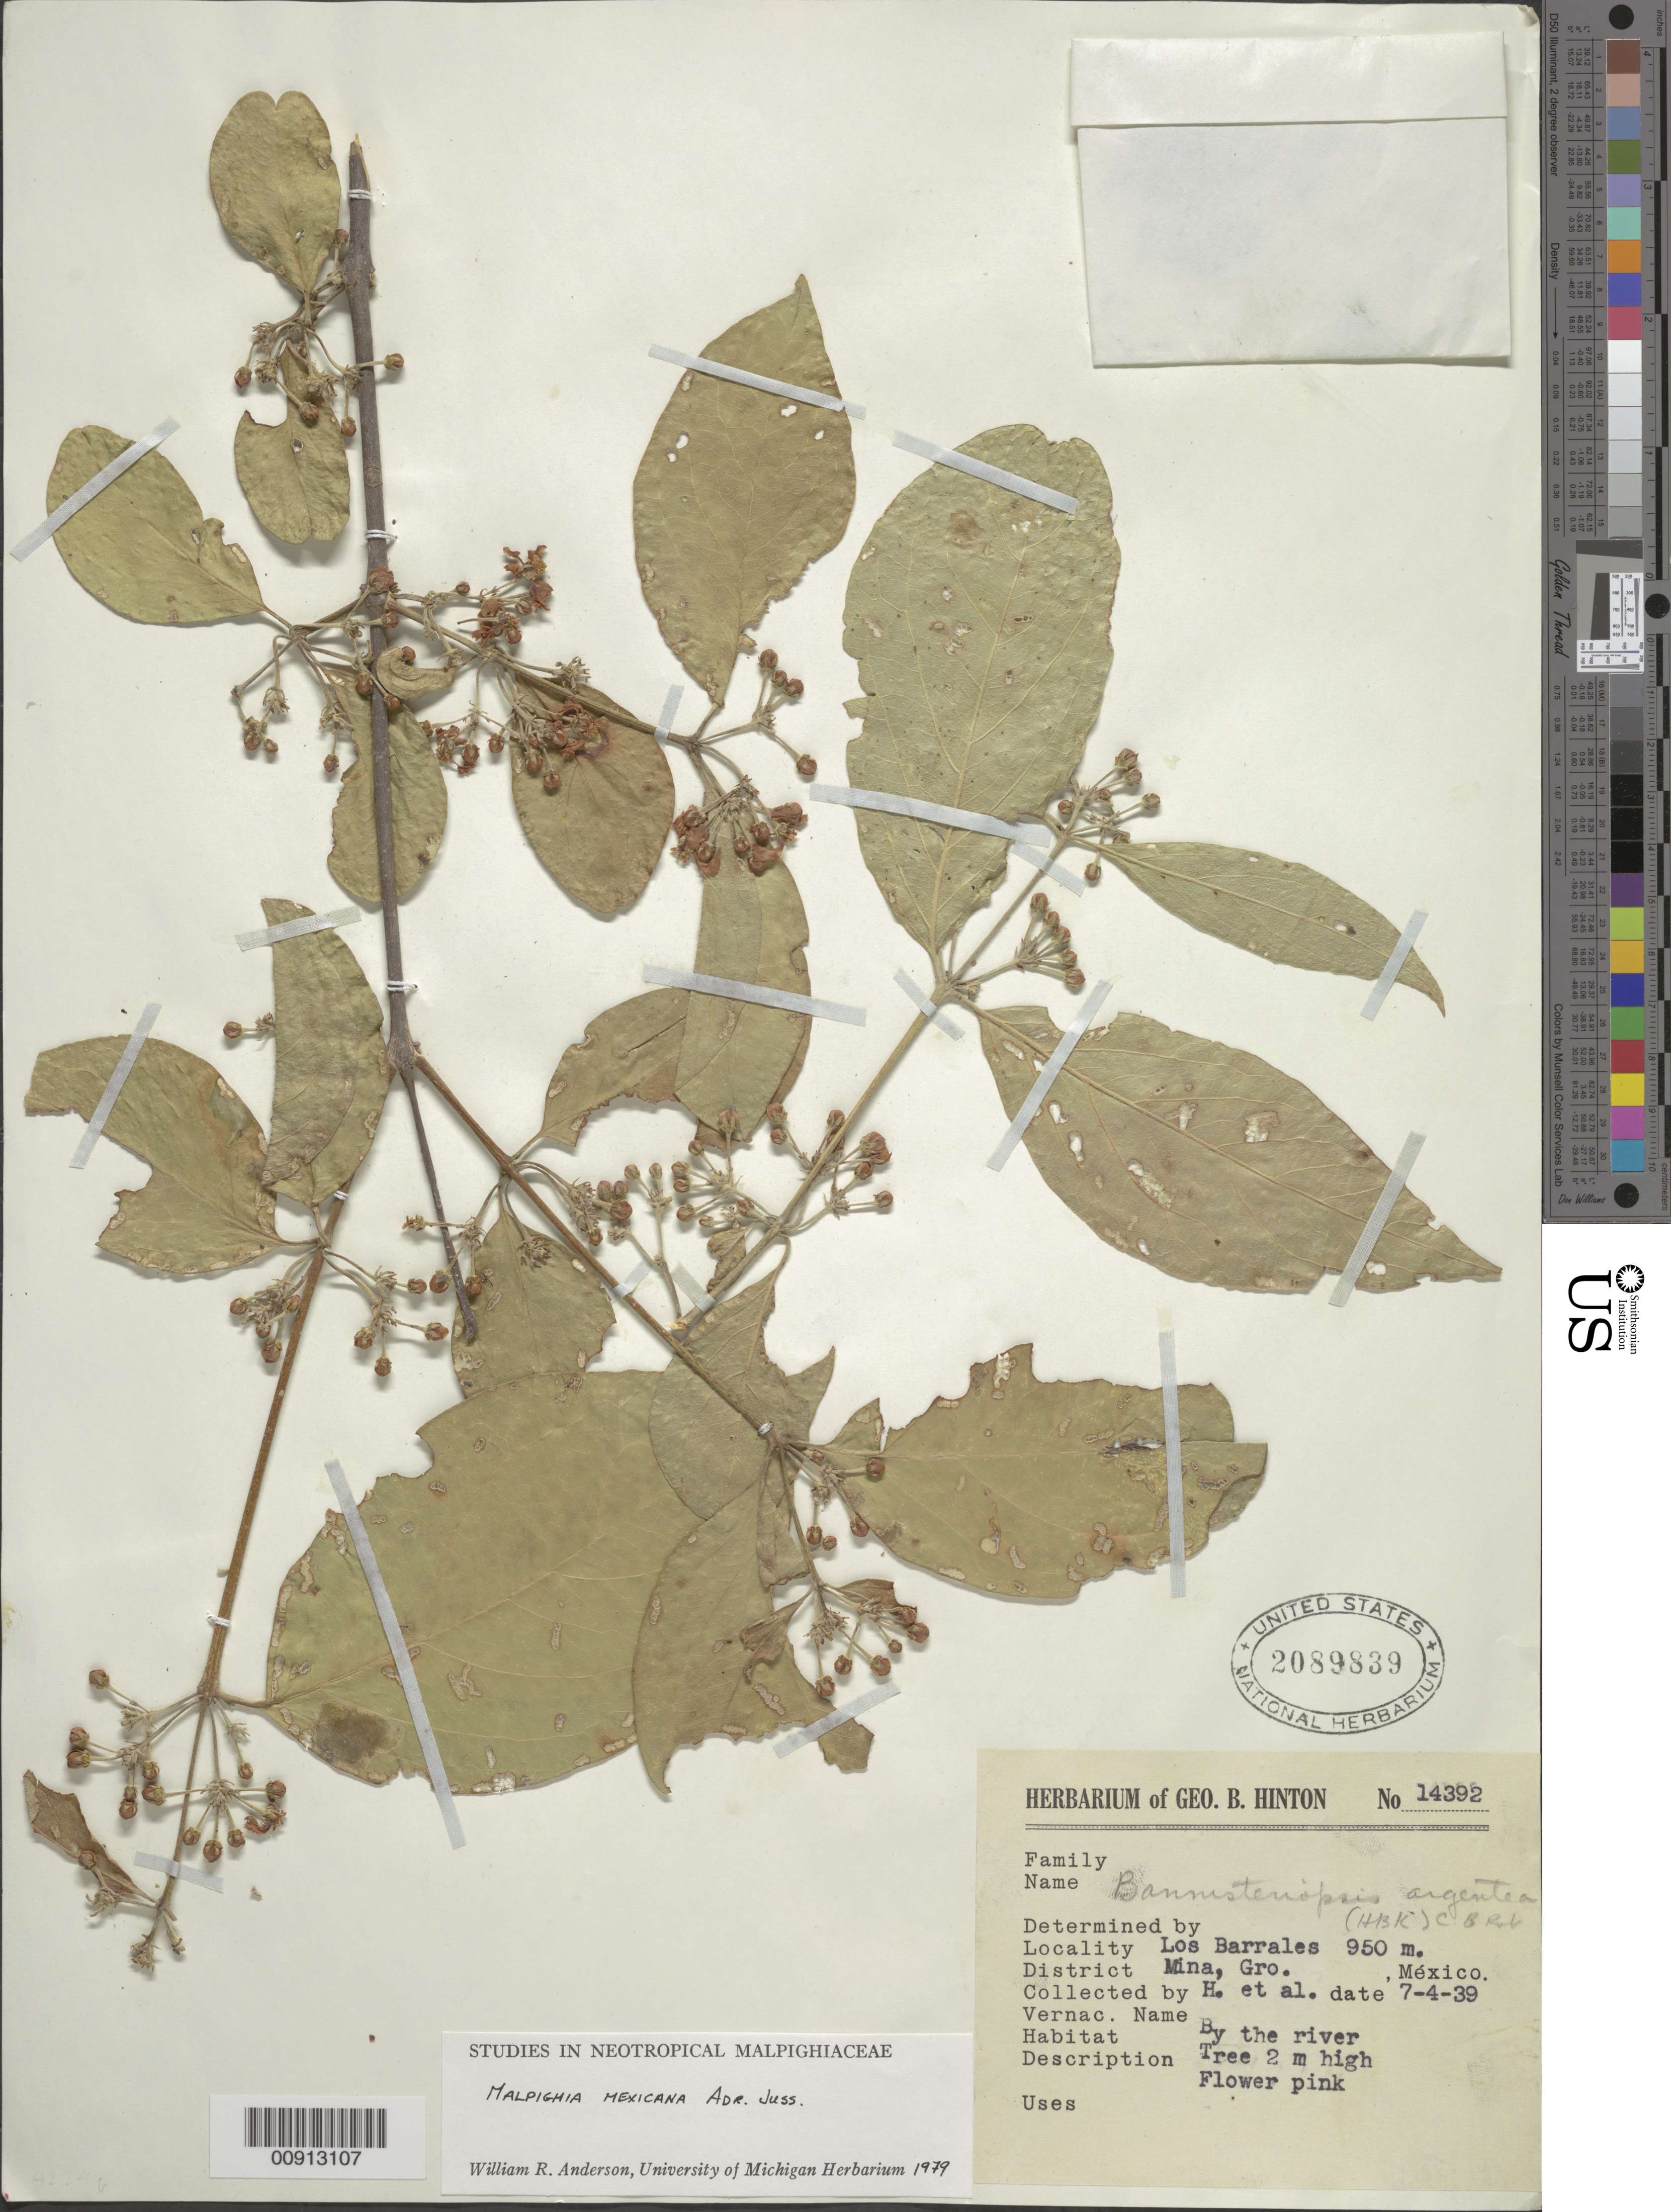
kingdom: Plantae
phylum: Tracheophyta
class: Magnoliopsida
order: Malpighiales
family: Malpighiaceae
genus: Malpighia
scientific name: Malpighia mexicana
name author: A. Juss.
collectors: G. B. Hinton & et al.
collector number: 14392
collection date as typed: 04 Jul 1939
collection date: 1939-07-04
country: Mexico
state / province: Guerrero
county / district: Mina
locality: Los Barrales, District Mina, Guerrero.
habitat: By the river.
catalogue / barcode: US 2089839